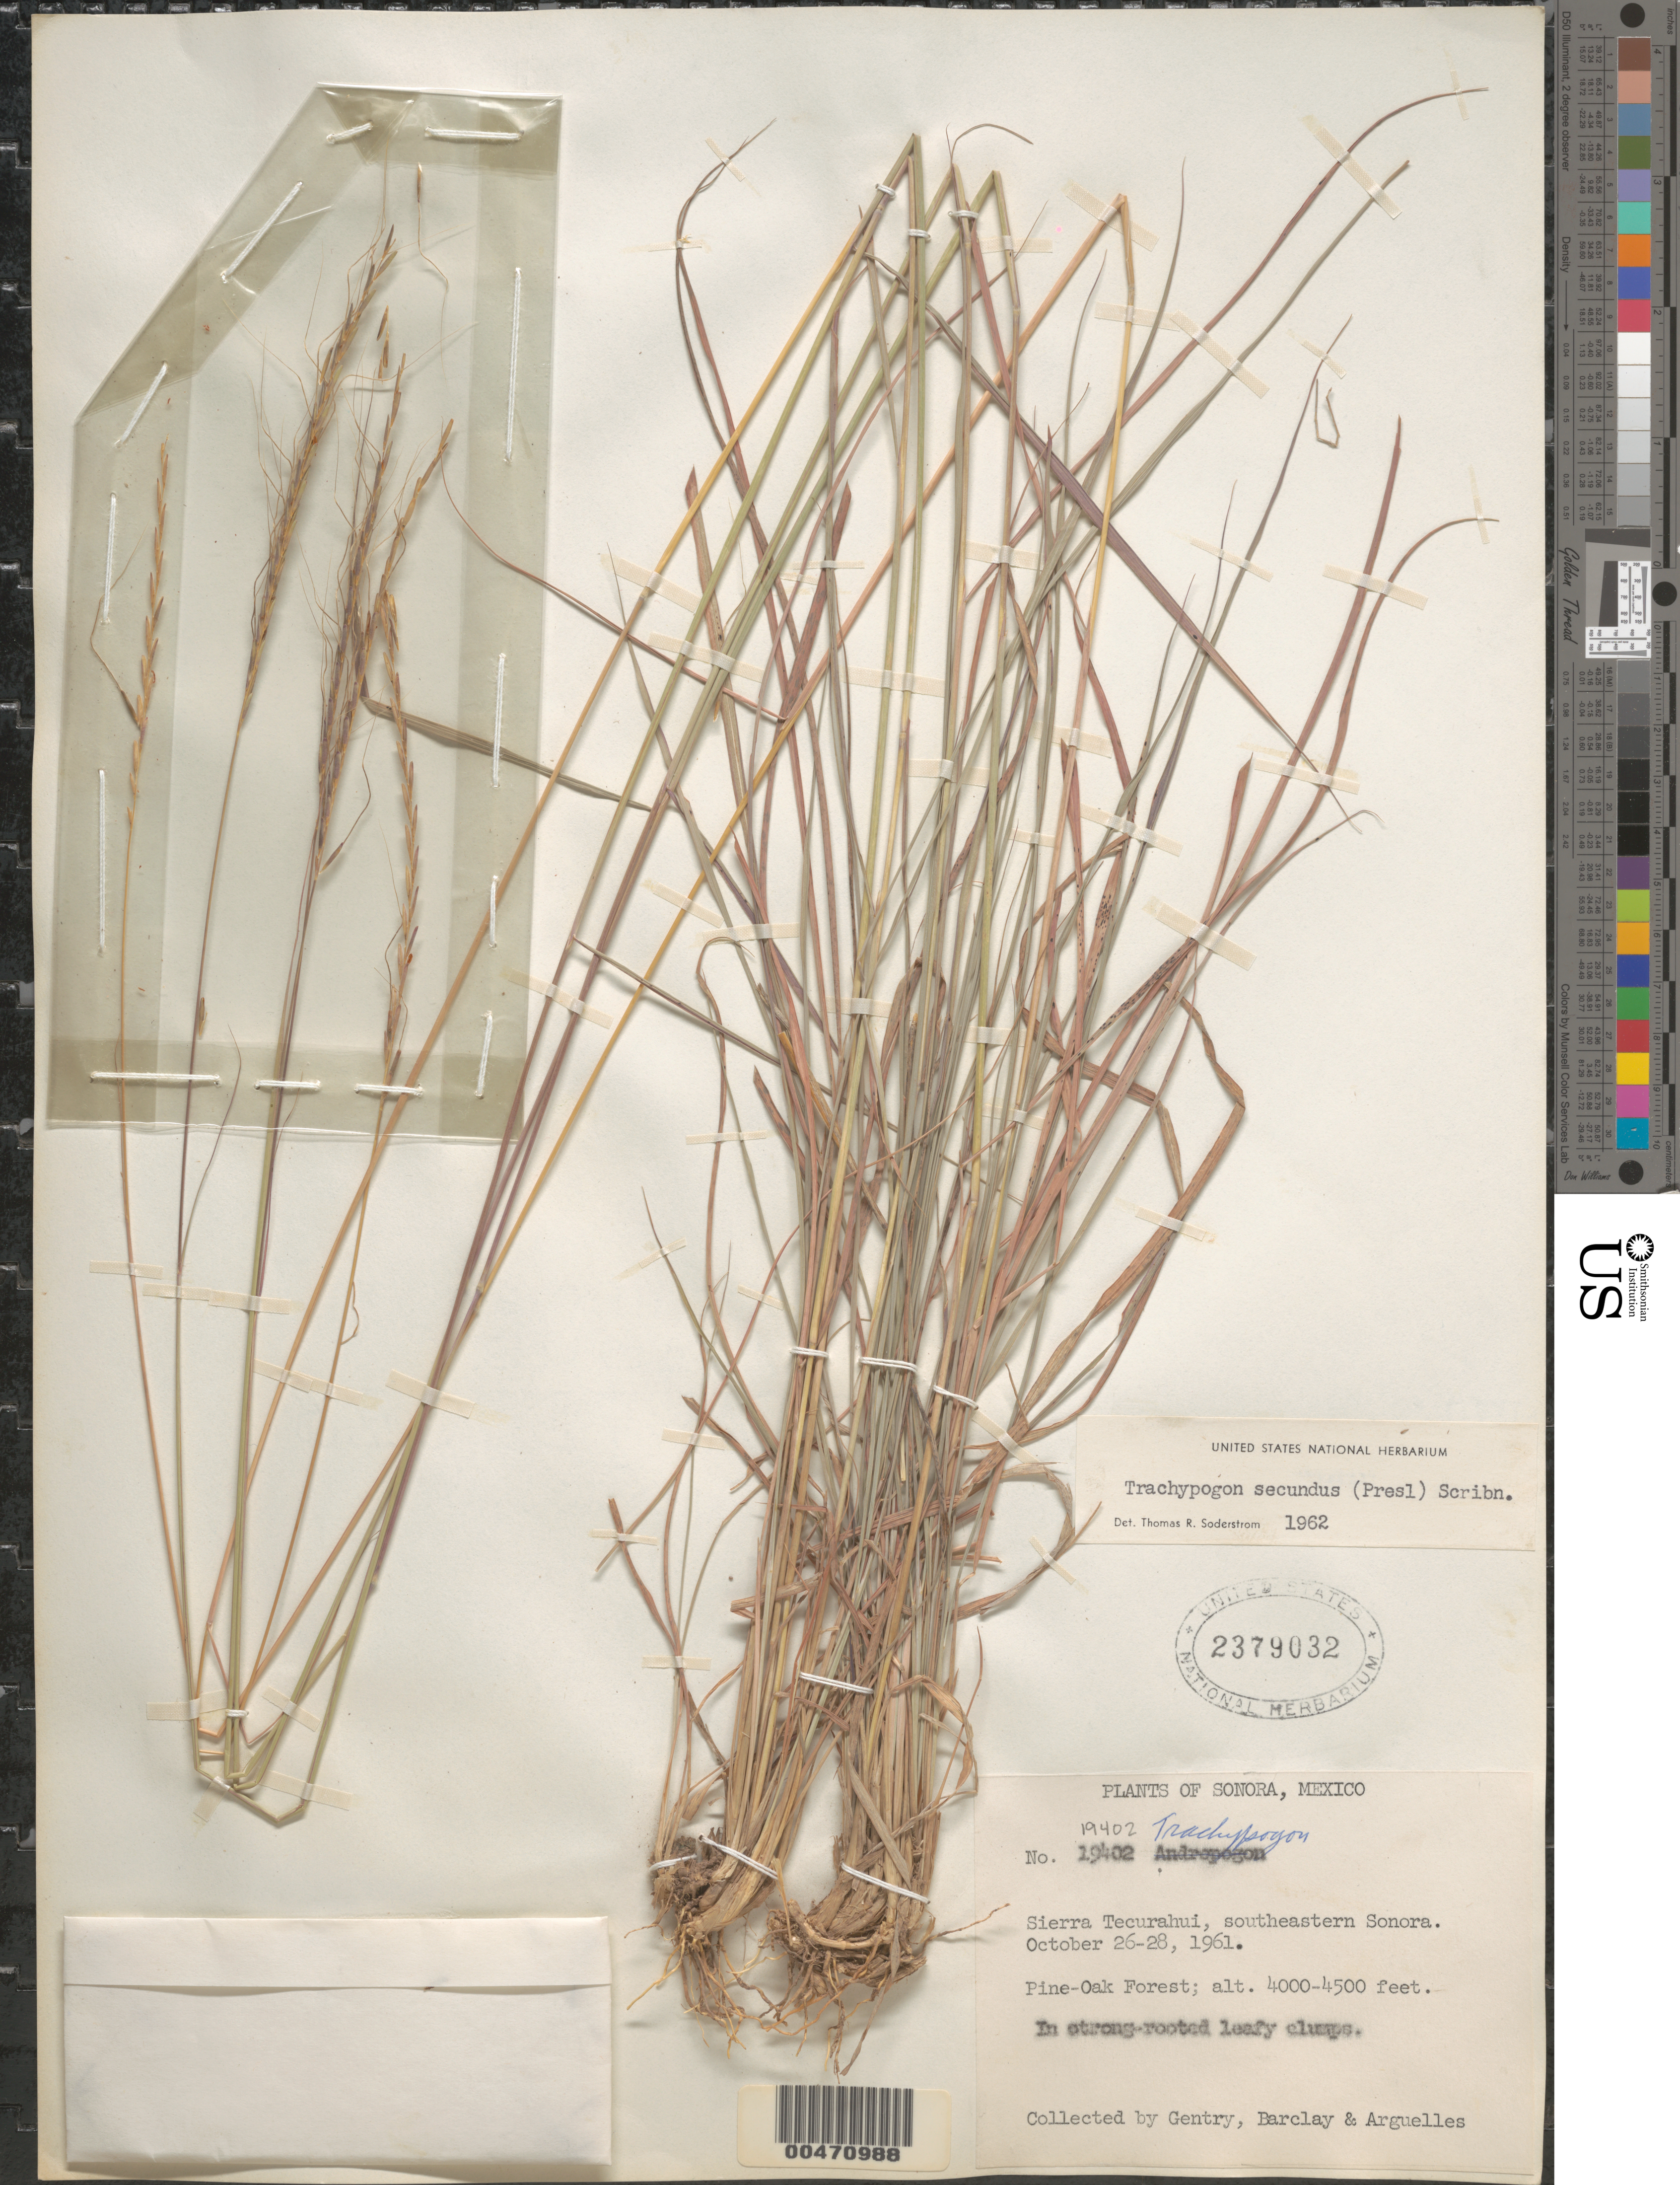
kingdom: Plantae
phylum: Tracheophyta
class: Liliopsida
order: Poales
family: Poaceae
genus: Trachypogon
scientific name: Trachypogon secundus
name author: (J. Presl) Scribn.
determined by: Soderstrom, T. R.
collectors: H. S. Gentry, A. S. Barclay & J. Arguelles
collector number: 19402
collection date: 1961-10-26/1961-10-28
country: Mexico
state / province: Sonora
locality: Sierra Tecurahui, SE Sonora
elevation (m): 1219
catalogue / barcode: US 2379032